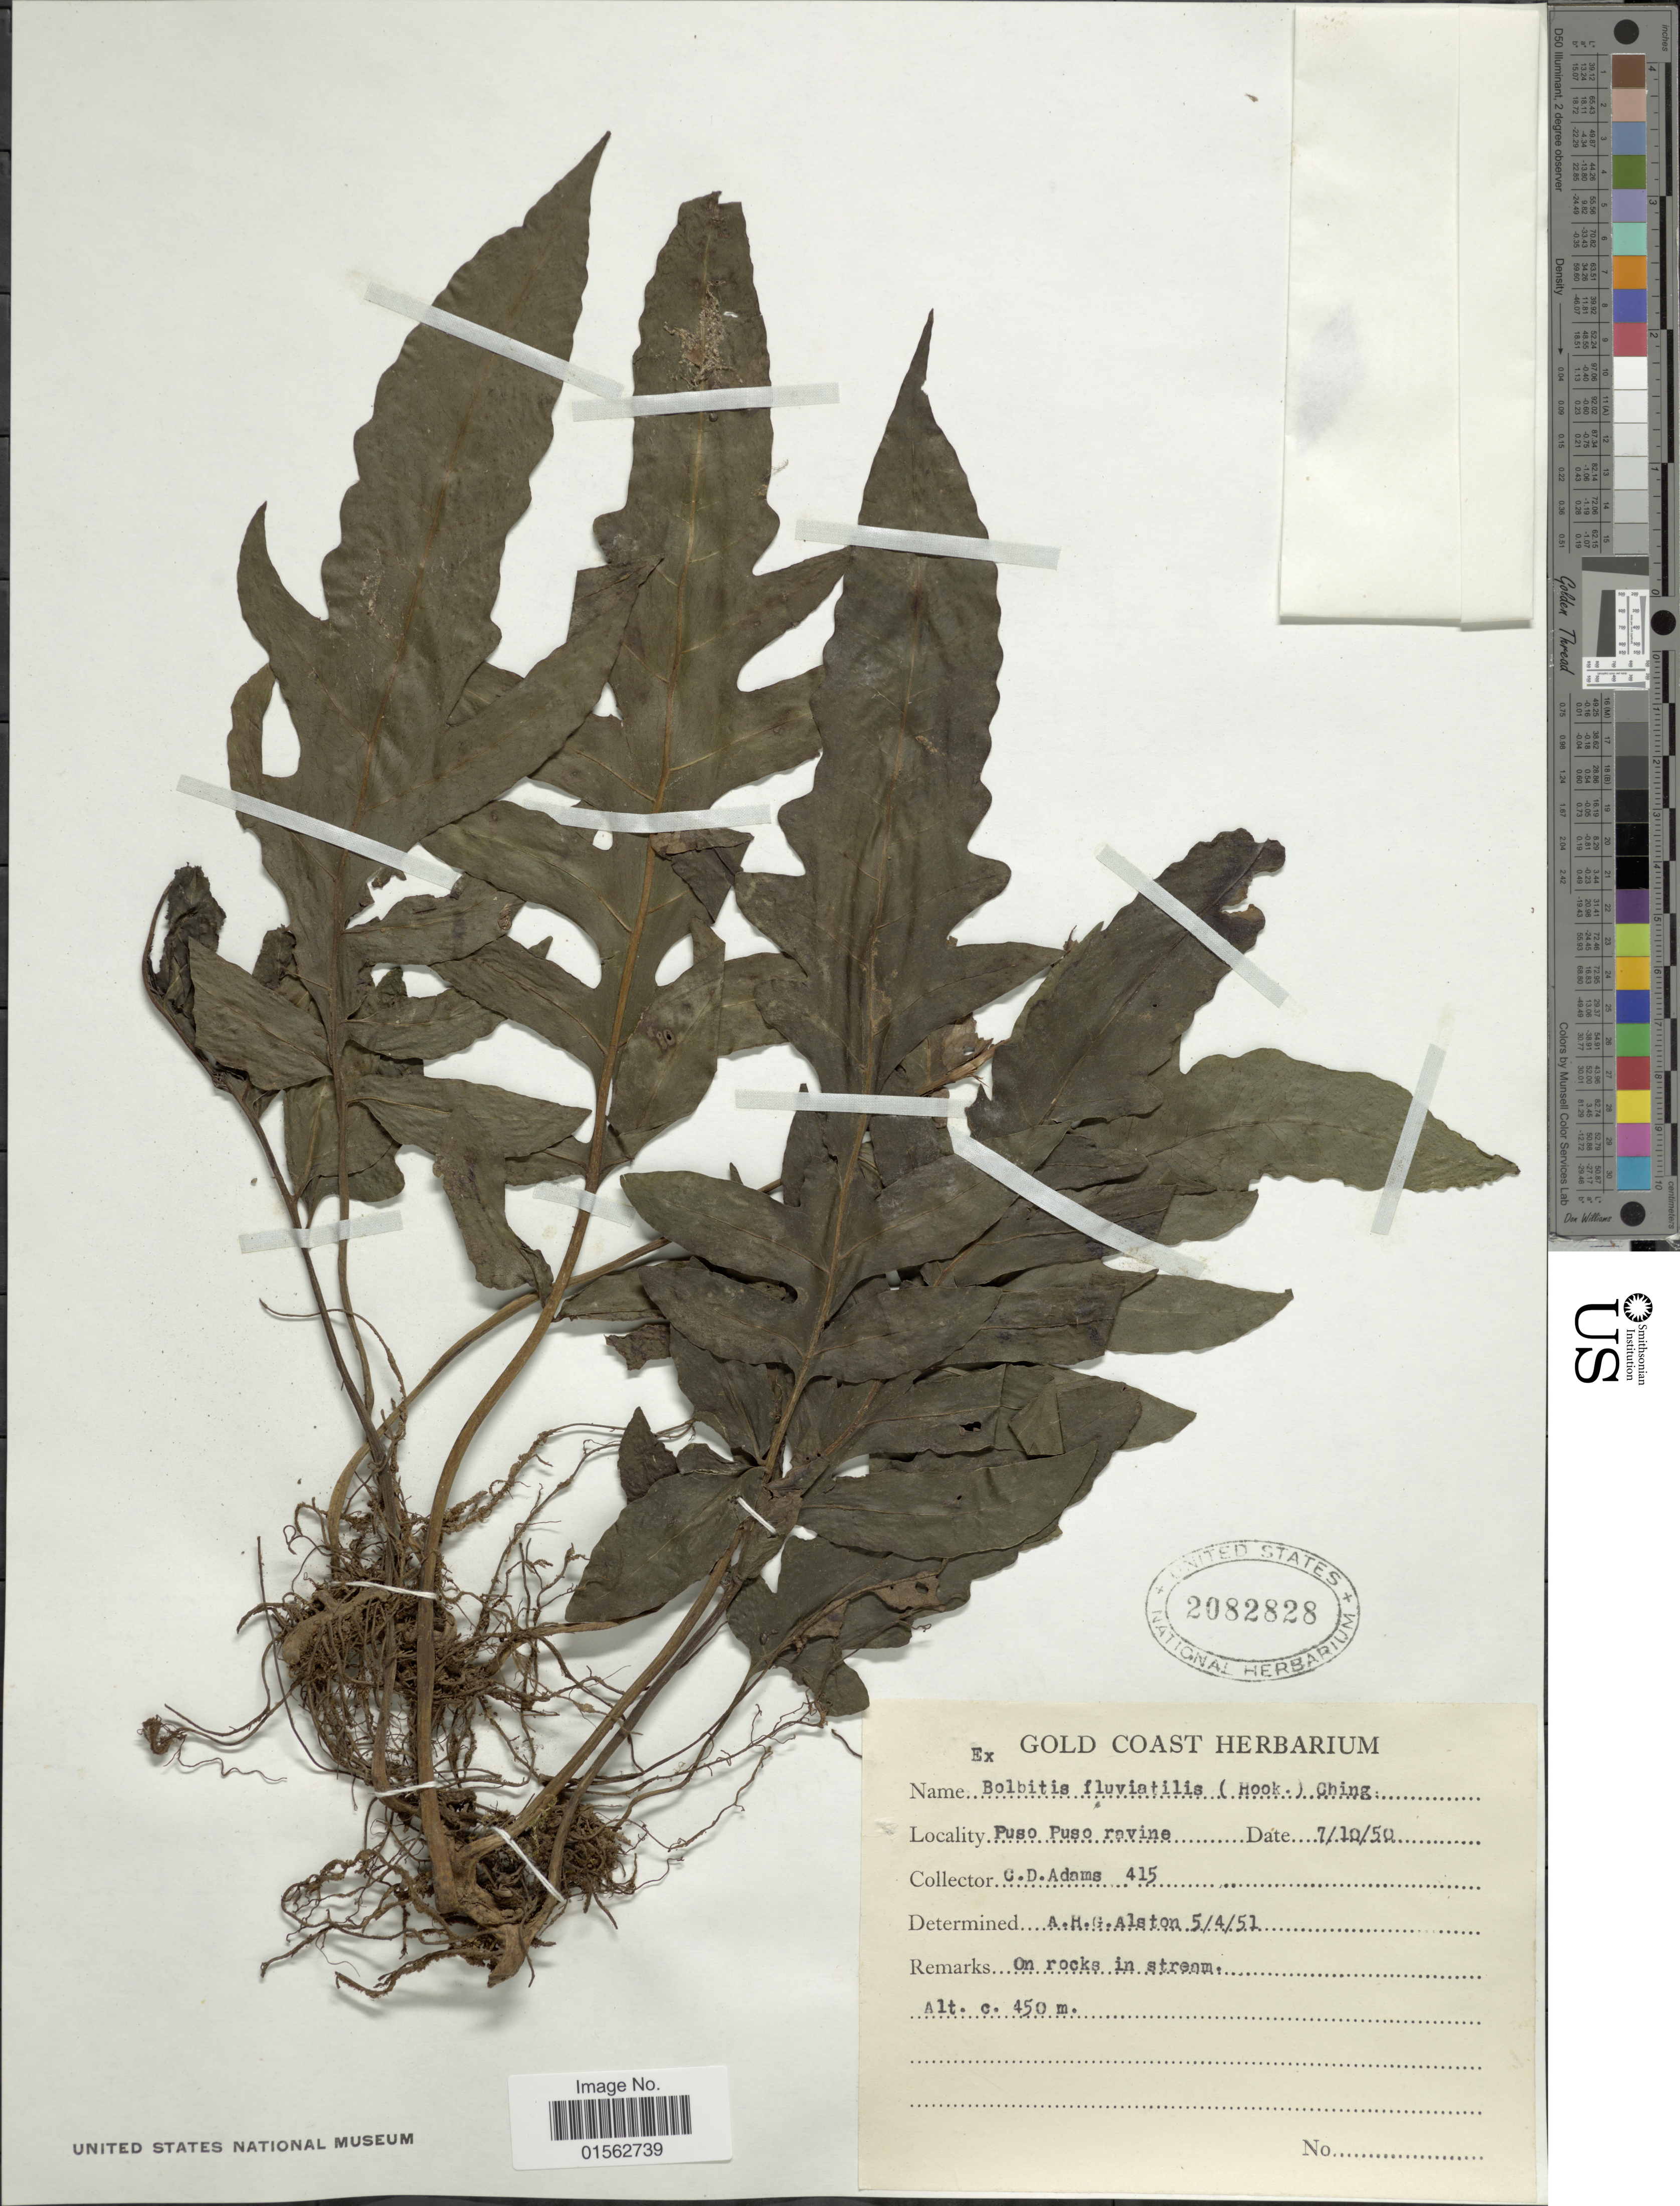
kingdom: Plantae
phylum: Tracheophyta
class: Polypodiopsida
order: Polypodiales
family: Dryopteridaceae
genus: Bolbitis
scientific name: Bolbitis fluviatilis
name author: (Hook.) Ching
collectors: C. D. Adams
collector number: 415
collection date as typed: Transcribed d/m/y: 7/10/50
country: Ghana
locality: Puso Puso ravine, on rocks in stream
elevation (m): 450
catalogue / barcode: US 2082828